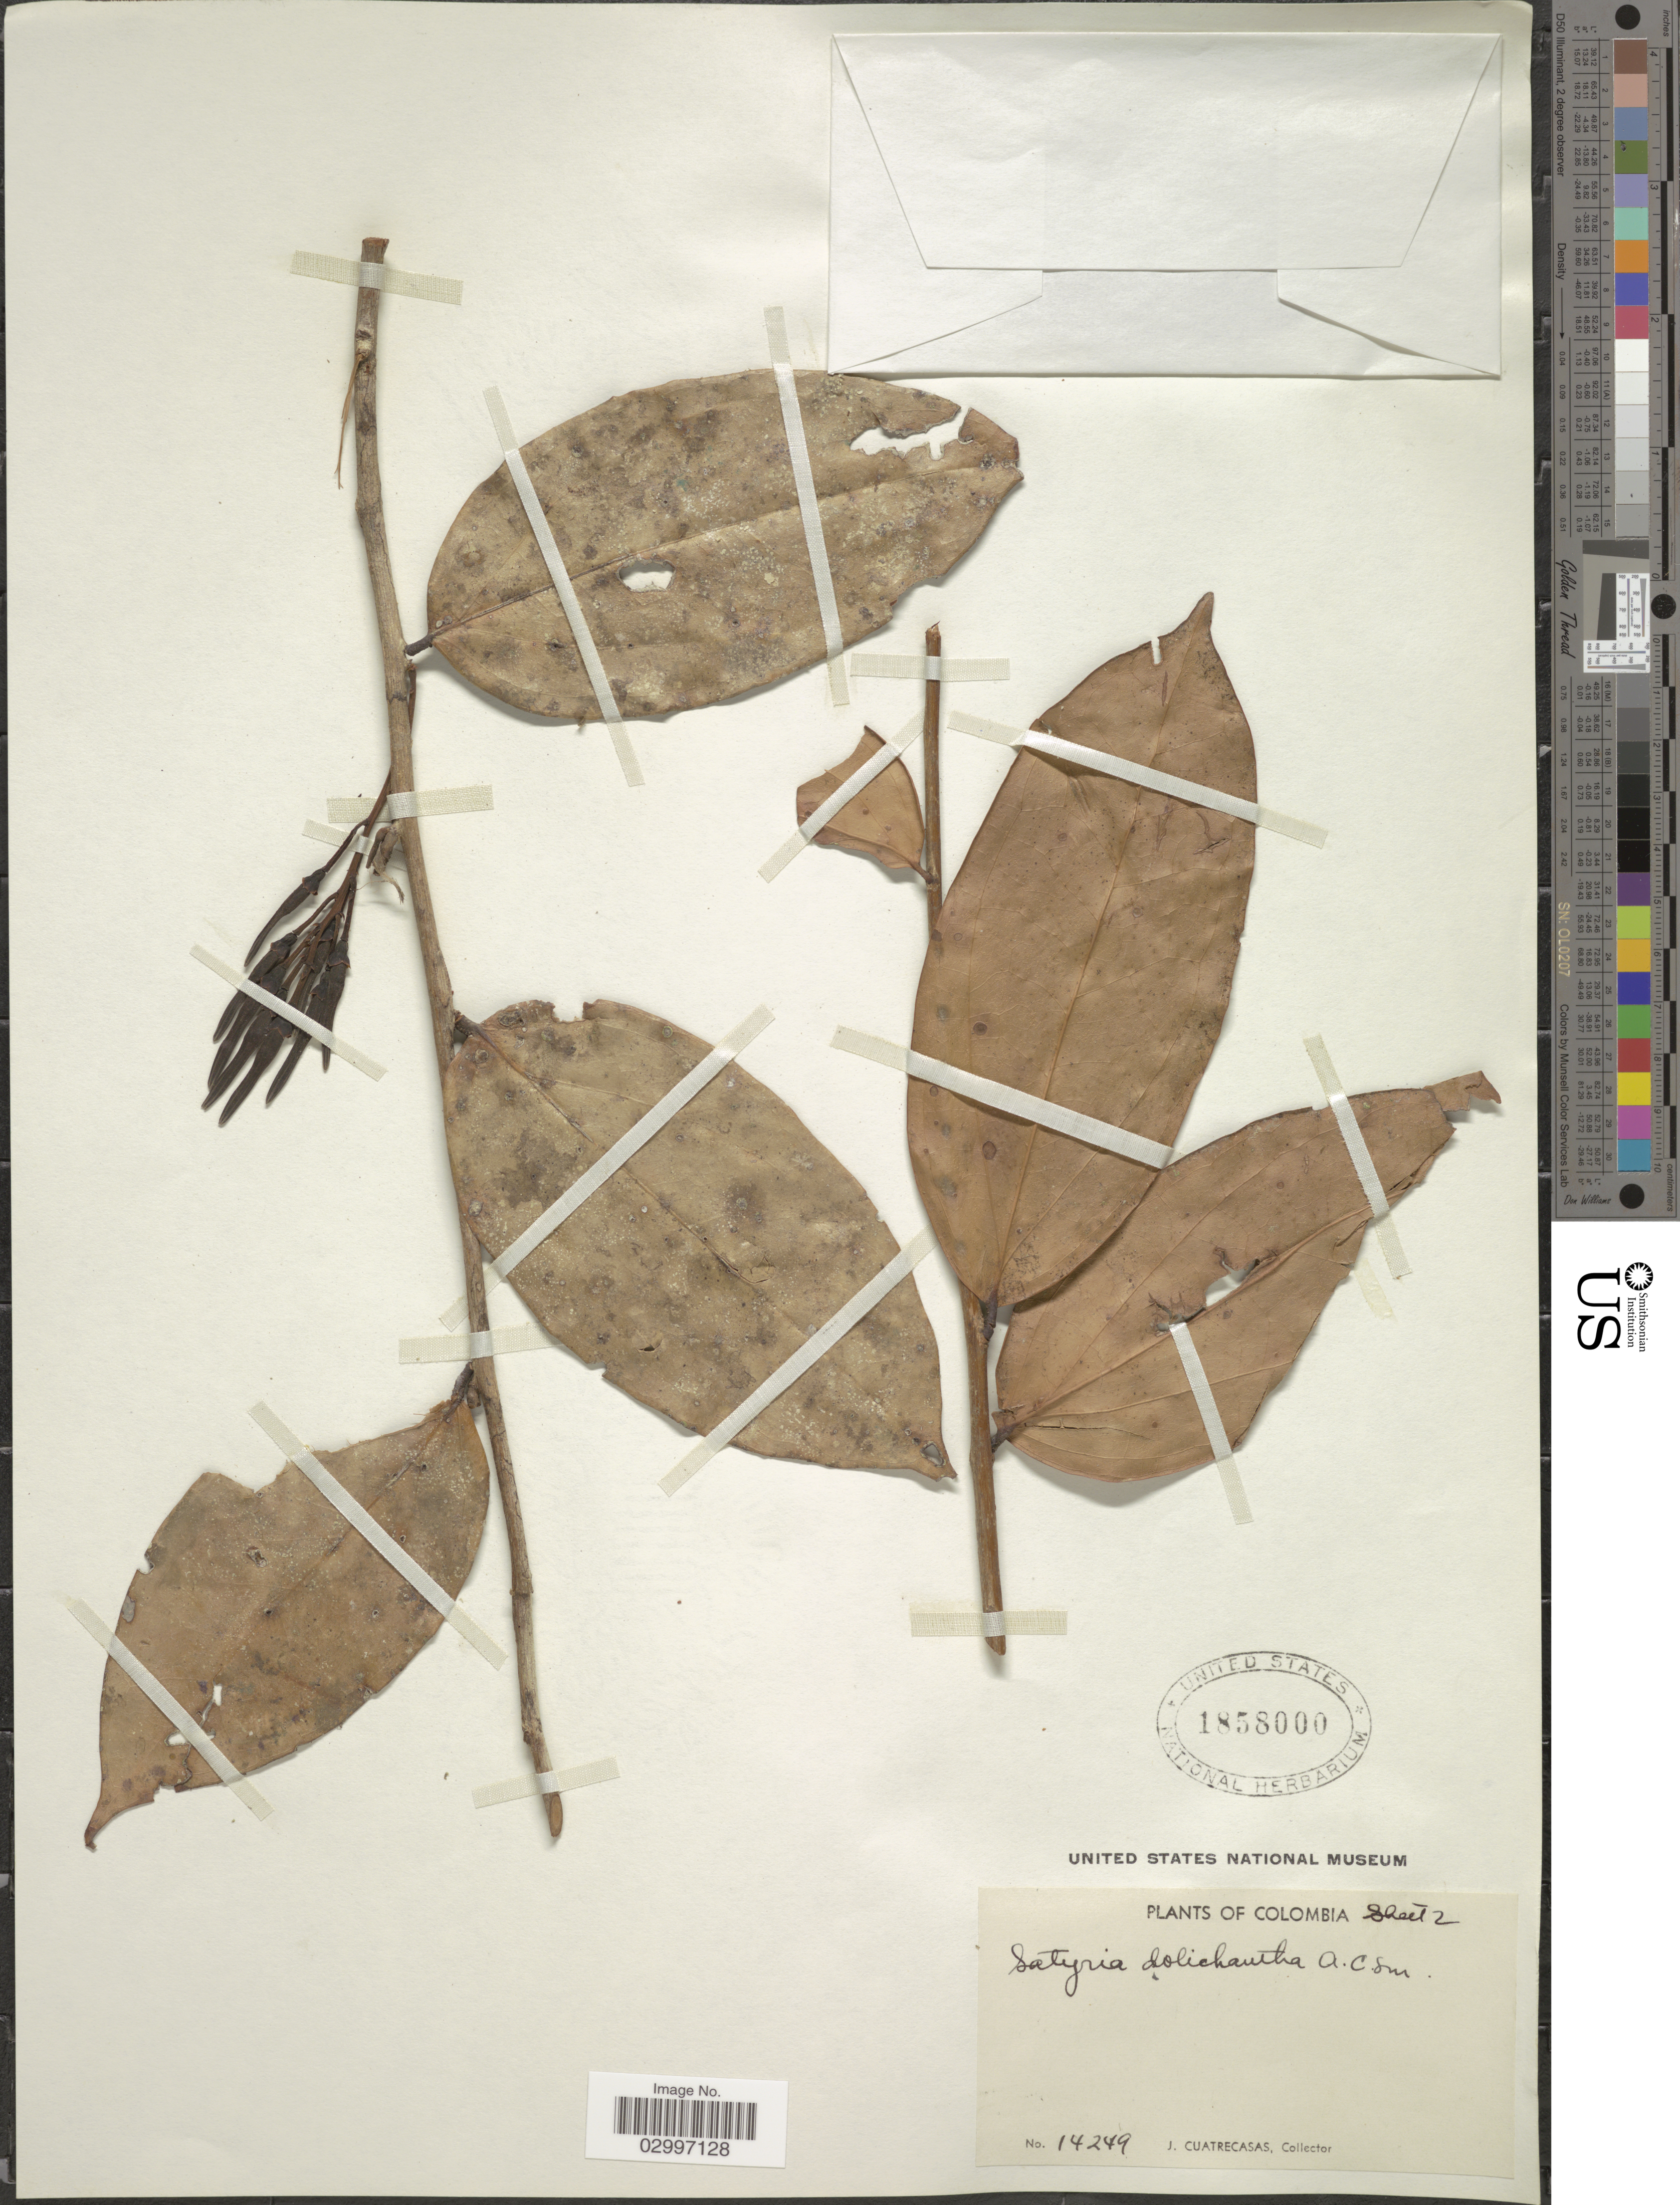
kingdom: Plantae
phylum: Tracheophyta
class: Magnoliopsida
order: Ericales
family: Ericaceae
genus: Satyria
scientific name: Satyria dolichantha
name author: A.C. Sm.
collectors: J. Cuatrecasas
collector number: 14249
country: Colombia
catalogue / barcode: US 1858000